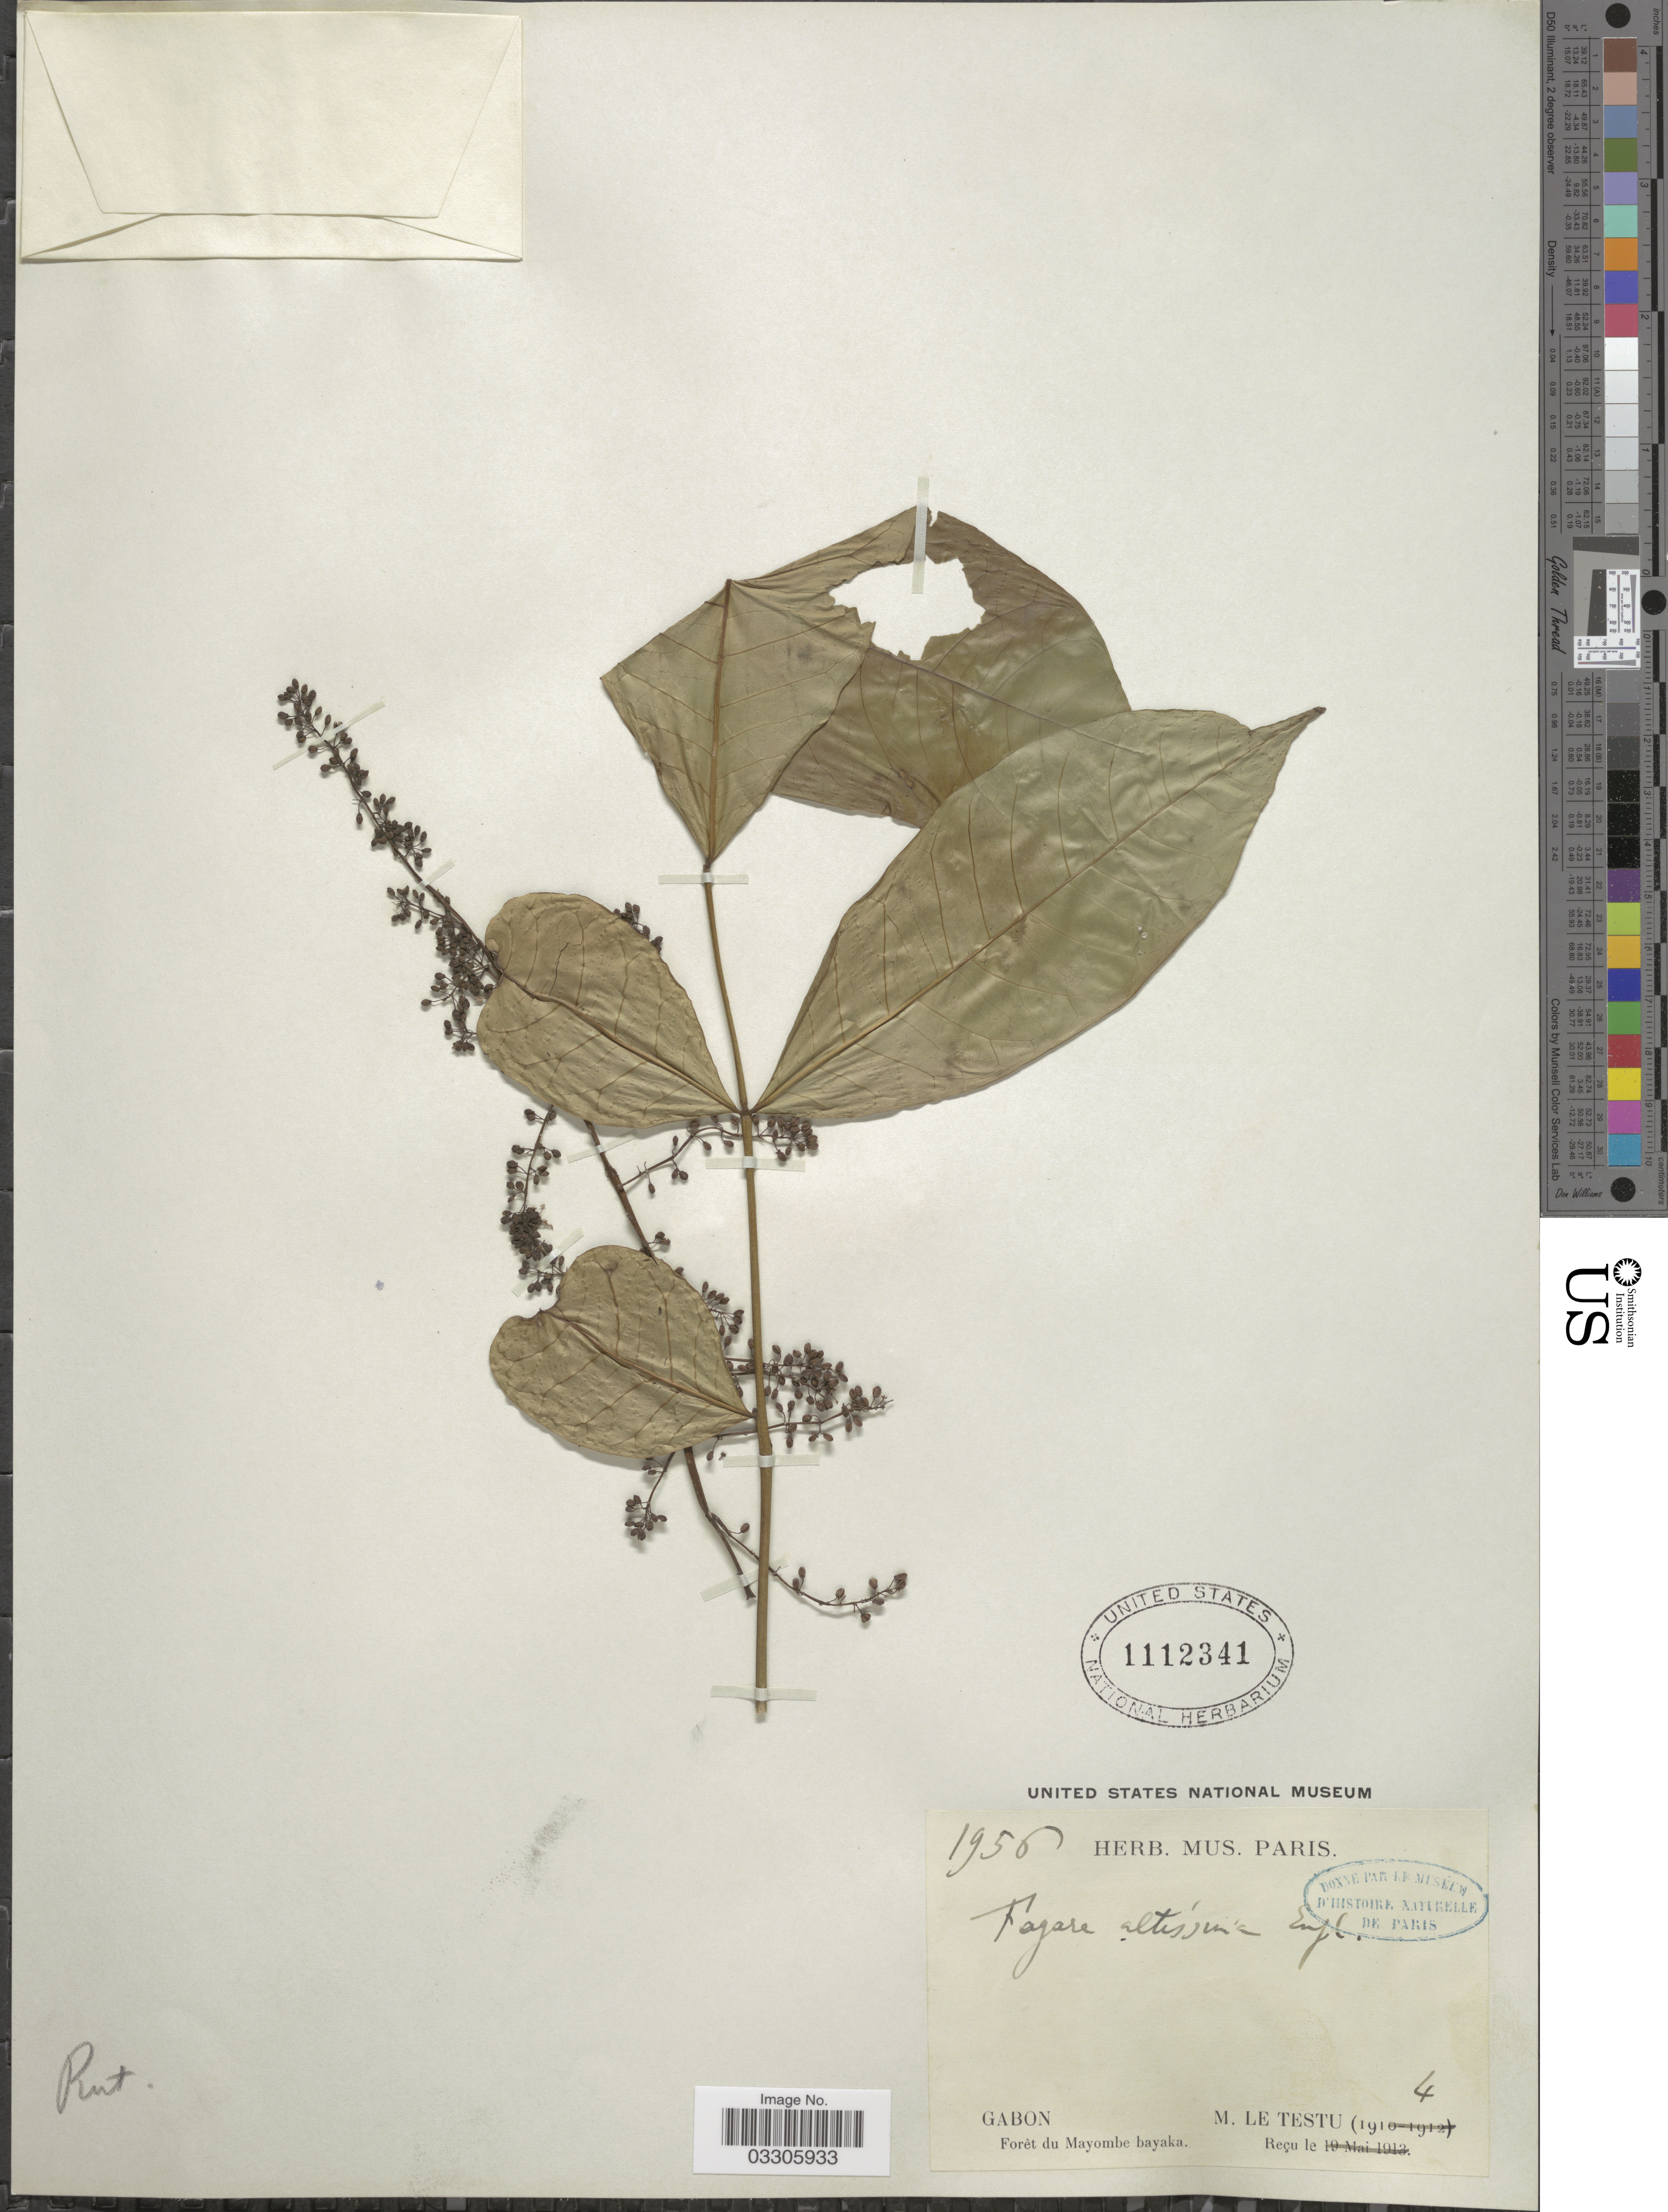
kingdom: Plantae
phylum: Tracheophyta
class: Magnoliopsida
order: Sapindales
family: Rutaceae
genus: Zanthoxylum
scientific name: Zanthoxylum rubescens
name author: Planch. ex Hook.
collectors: M. Le Testu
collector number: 1956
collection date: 1914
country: Gabon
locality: Forêt du Mayombe bayaka.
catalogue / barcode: US 1112341